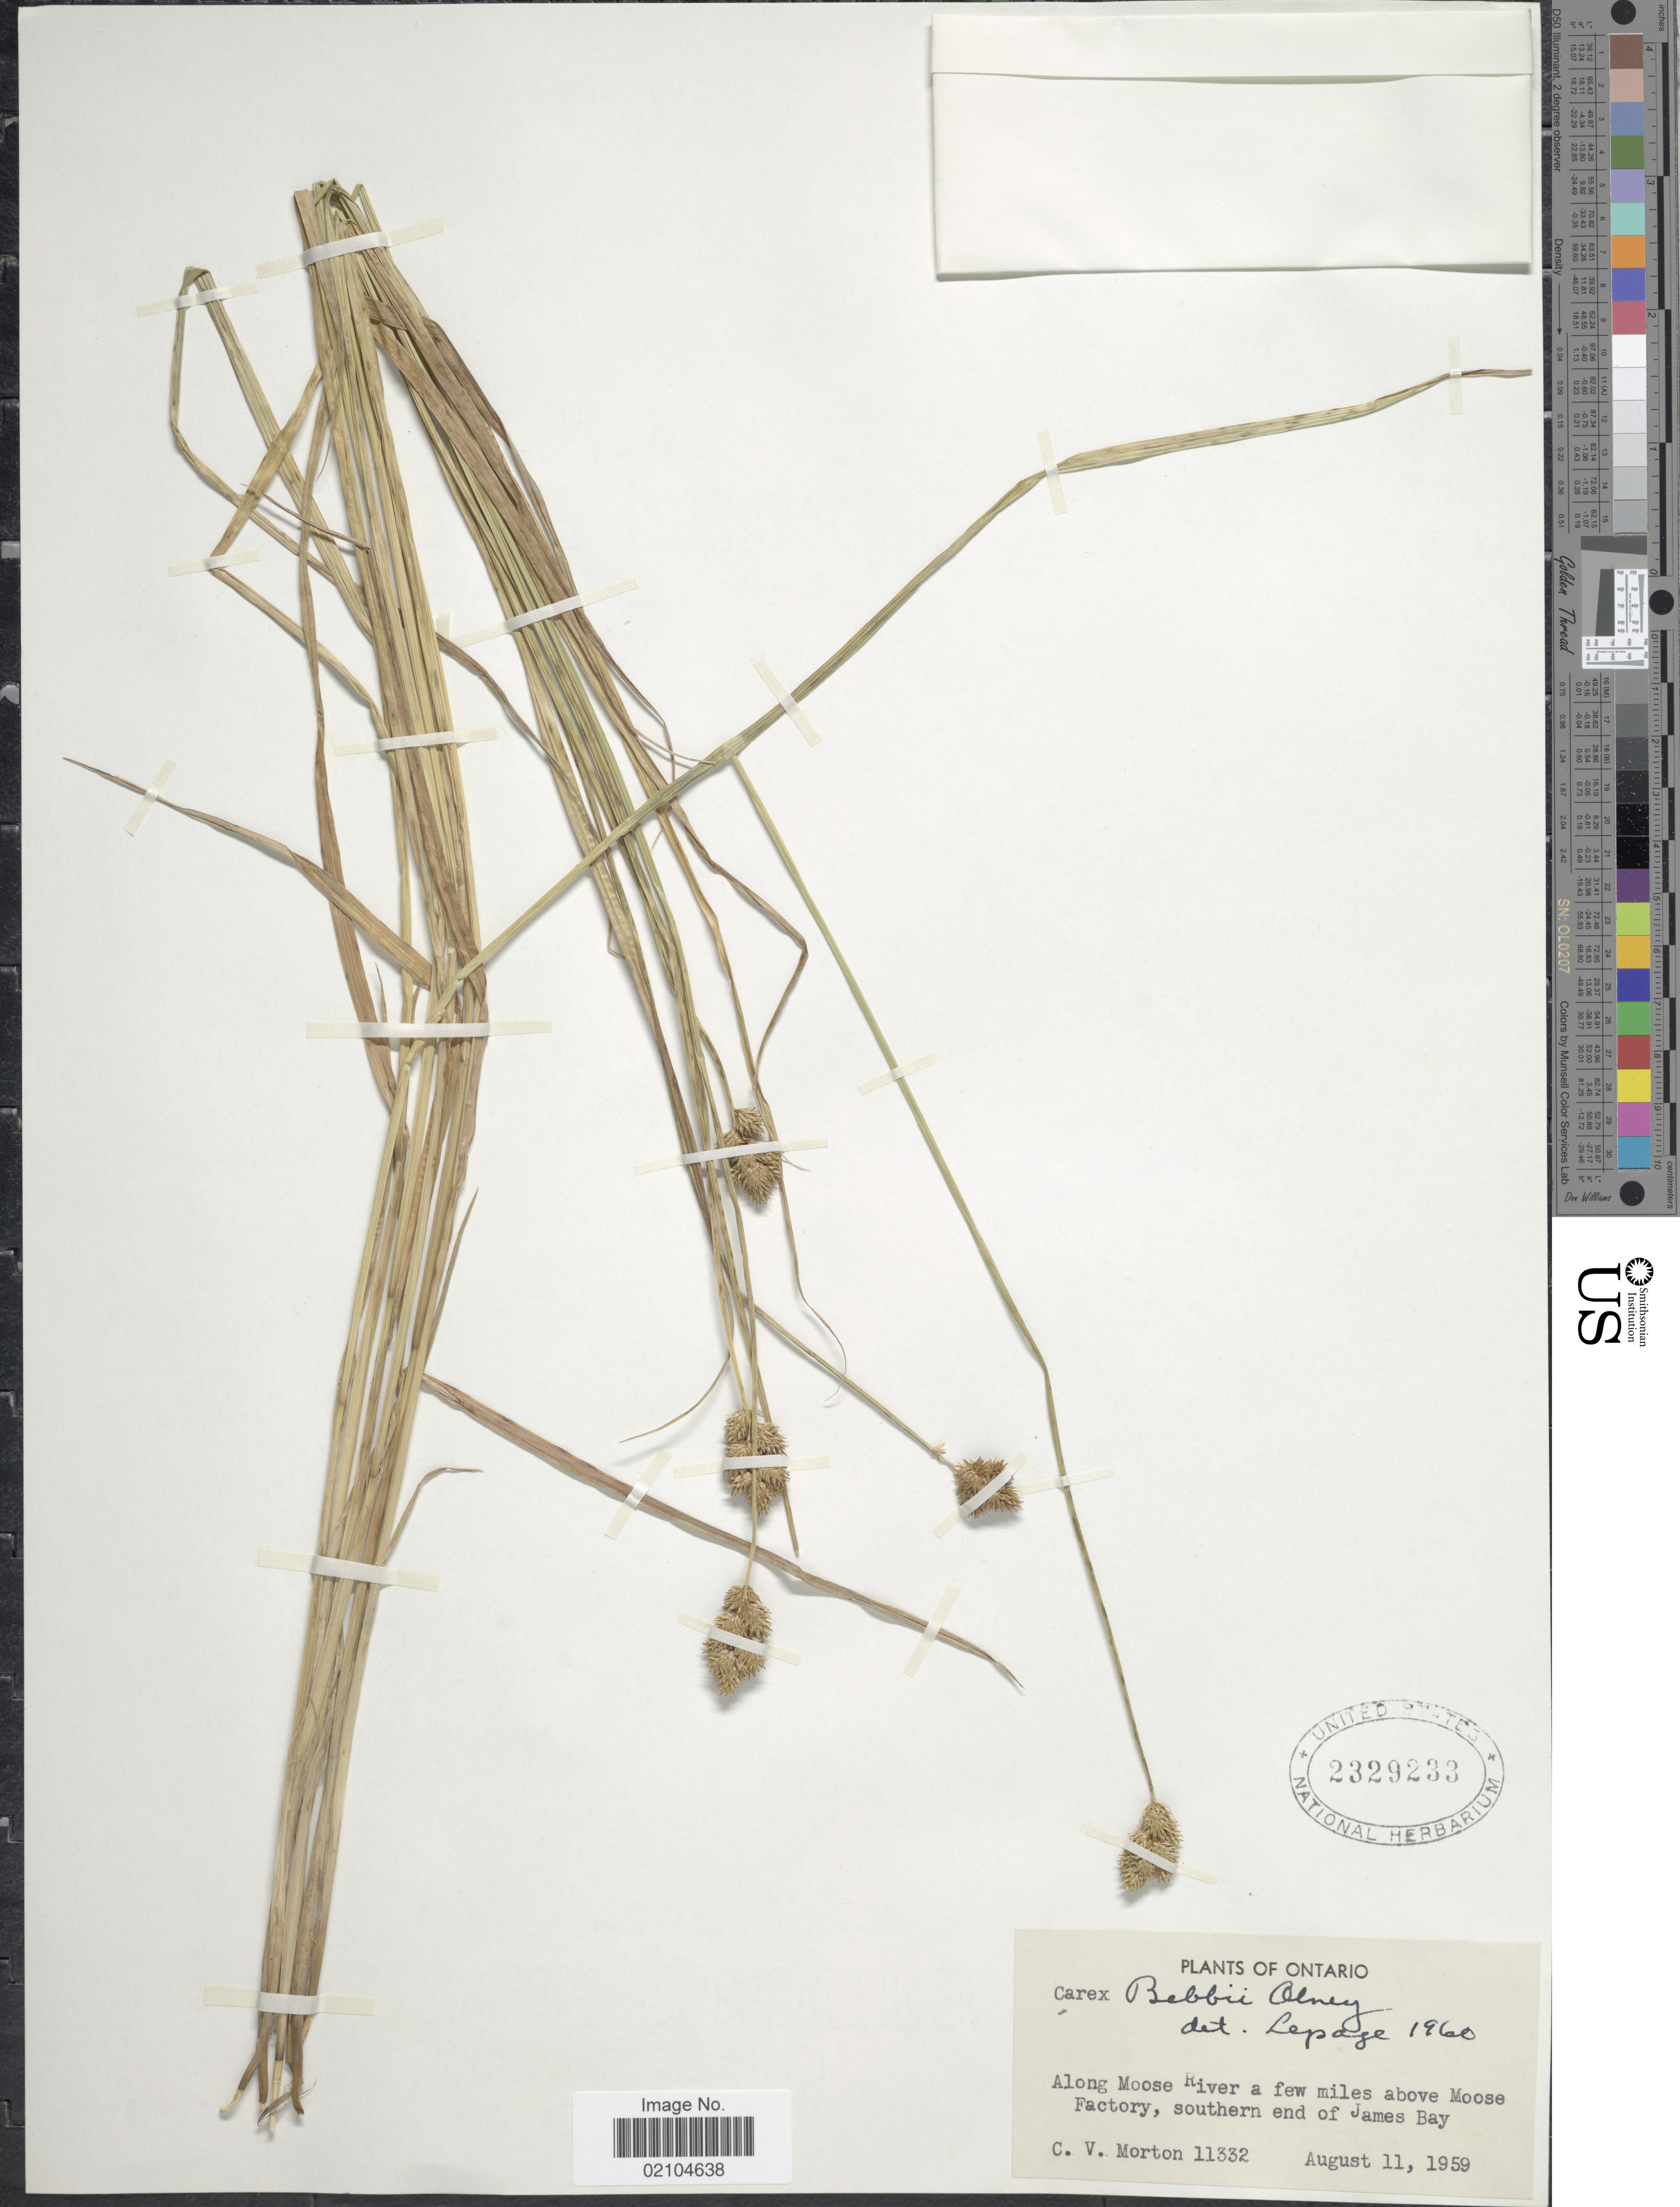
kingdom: Plantae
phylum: Tracheophyta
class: Liliopsida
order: Poales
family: Cyperaceae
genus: Carex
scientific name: Carex bebbii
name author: (L.H. Bailey) Olney ex Fernald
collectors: C. V. Morton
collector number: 11332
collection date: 1959-08-11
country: Canada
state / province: Ontario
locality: Along Moose River a few miles above Moose Factory, southern end of James Bay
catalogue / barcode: US 2329233